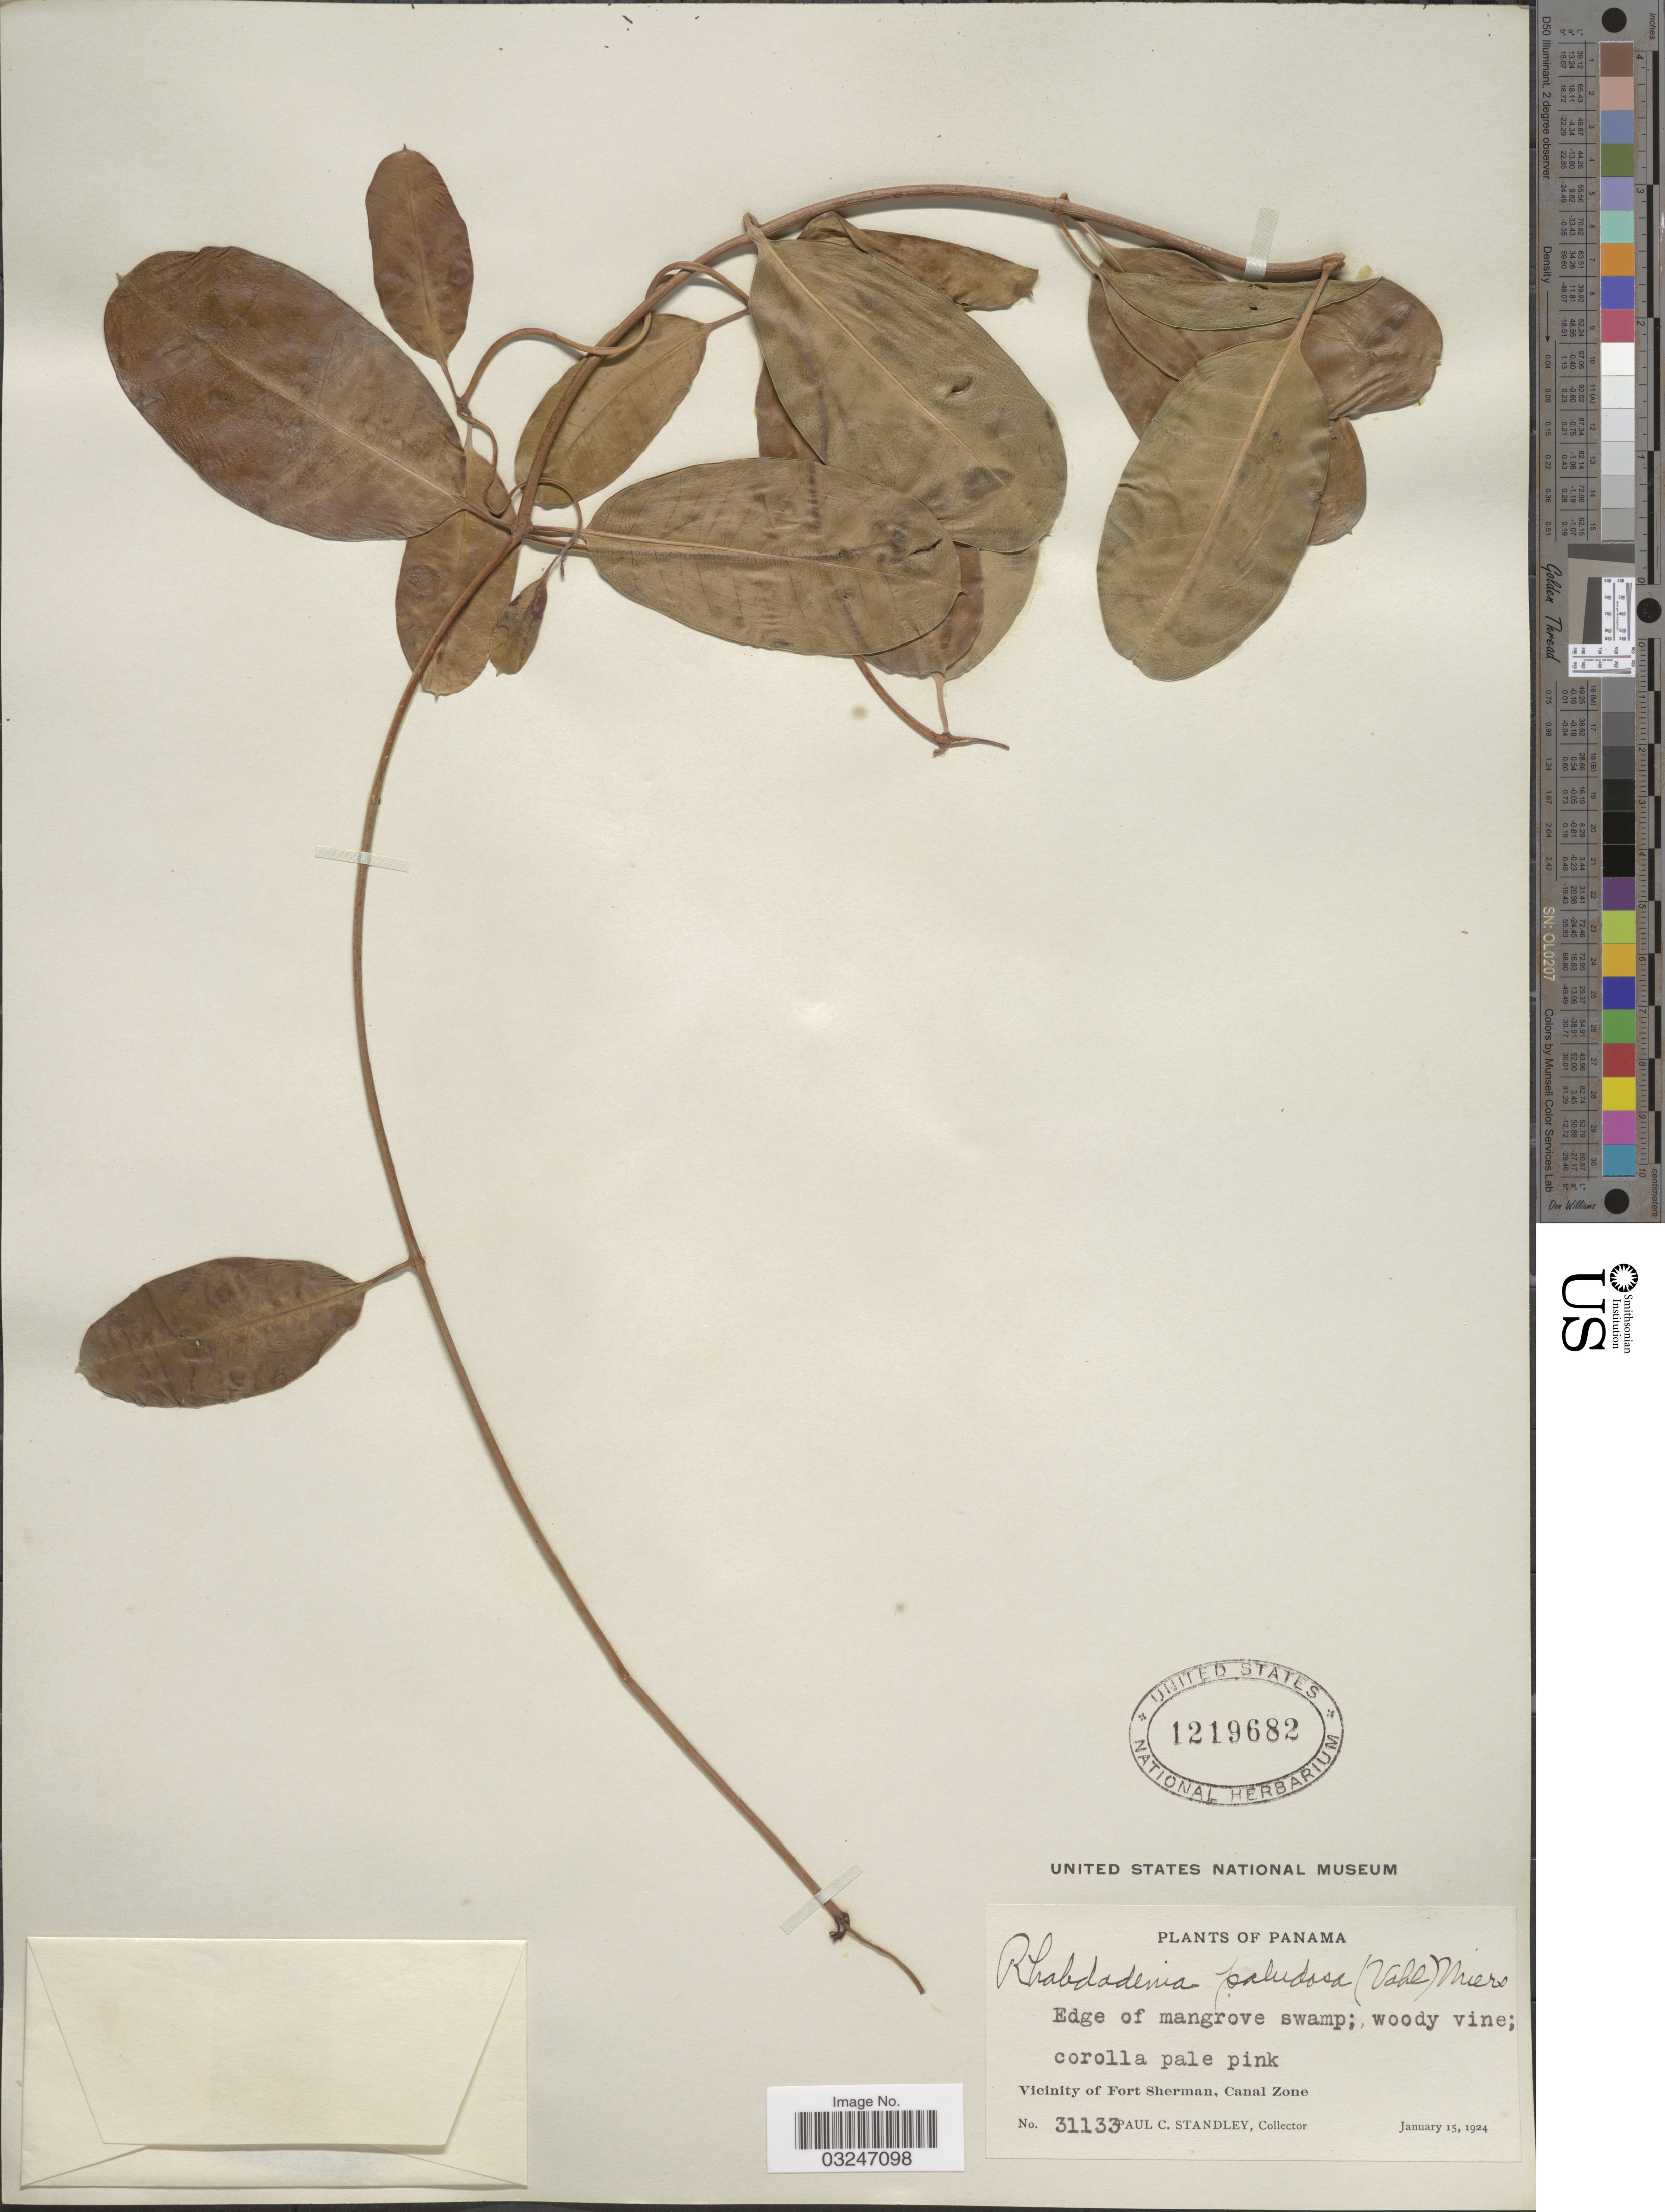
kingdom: Plantae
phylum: Tracheophyta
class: Magnoliopsida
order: Gentianales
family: Apocynaceae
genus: Rhabdadenia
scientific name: Rhabdadenia paludosa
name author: (Vahl) Miers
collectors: P. C. Standley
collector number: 31133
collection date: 1924-01-15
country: Panama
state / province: Colón / Panamá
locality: Vicinity of Fort Sherman, Canal Zone.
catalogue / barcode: US 1219682